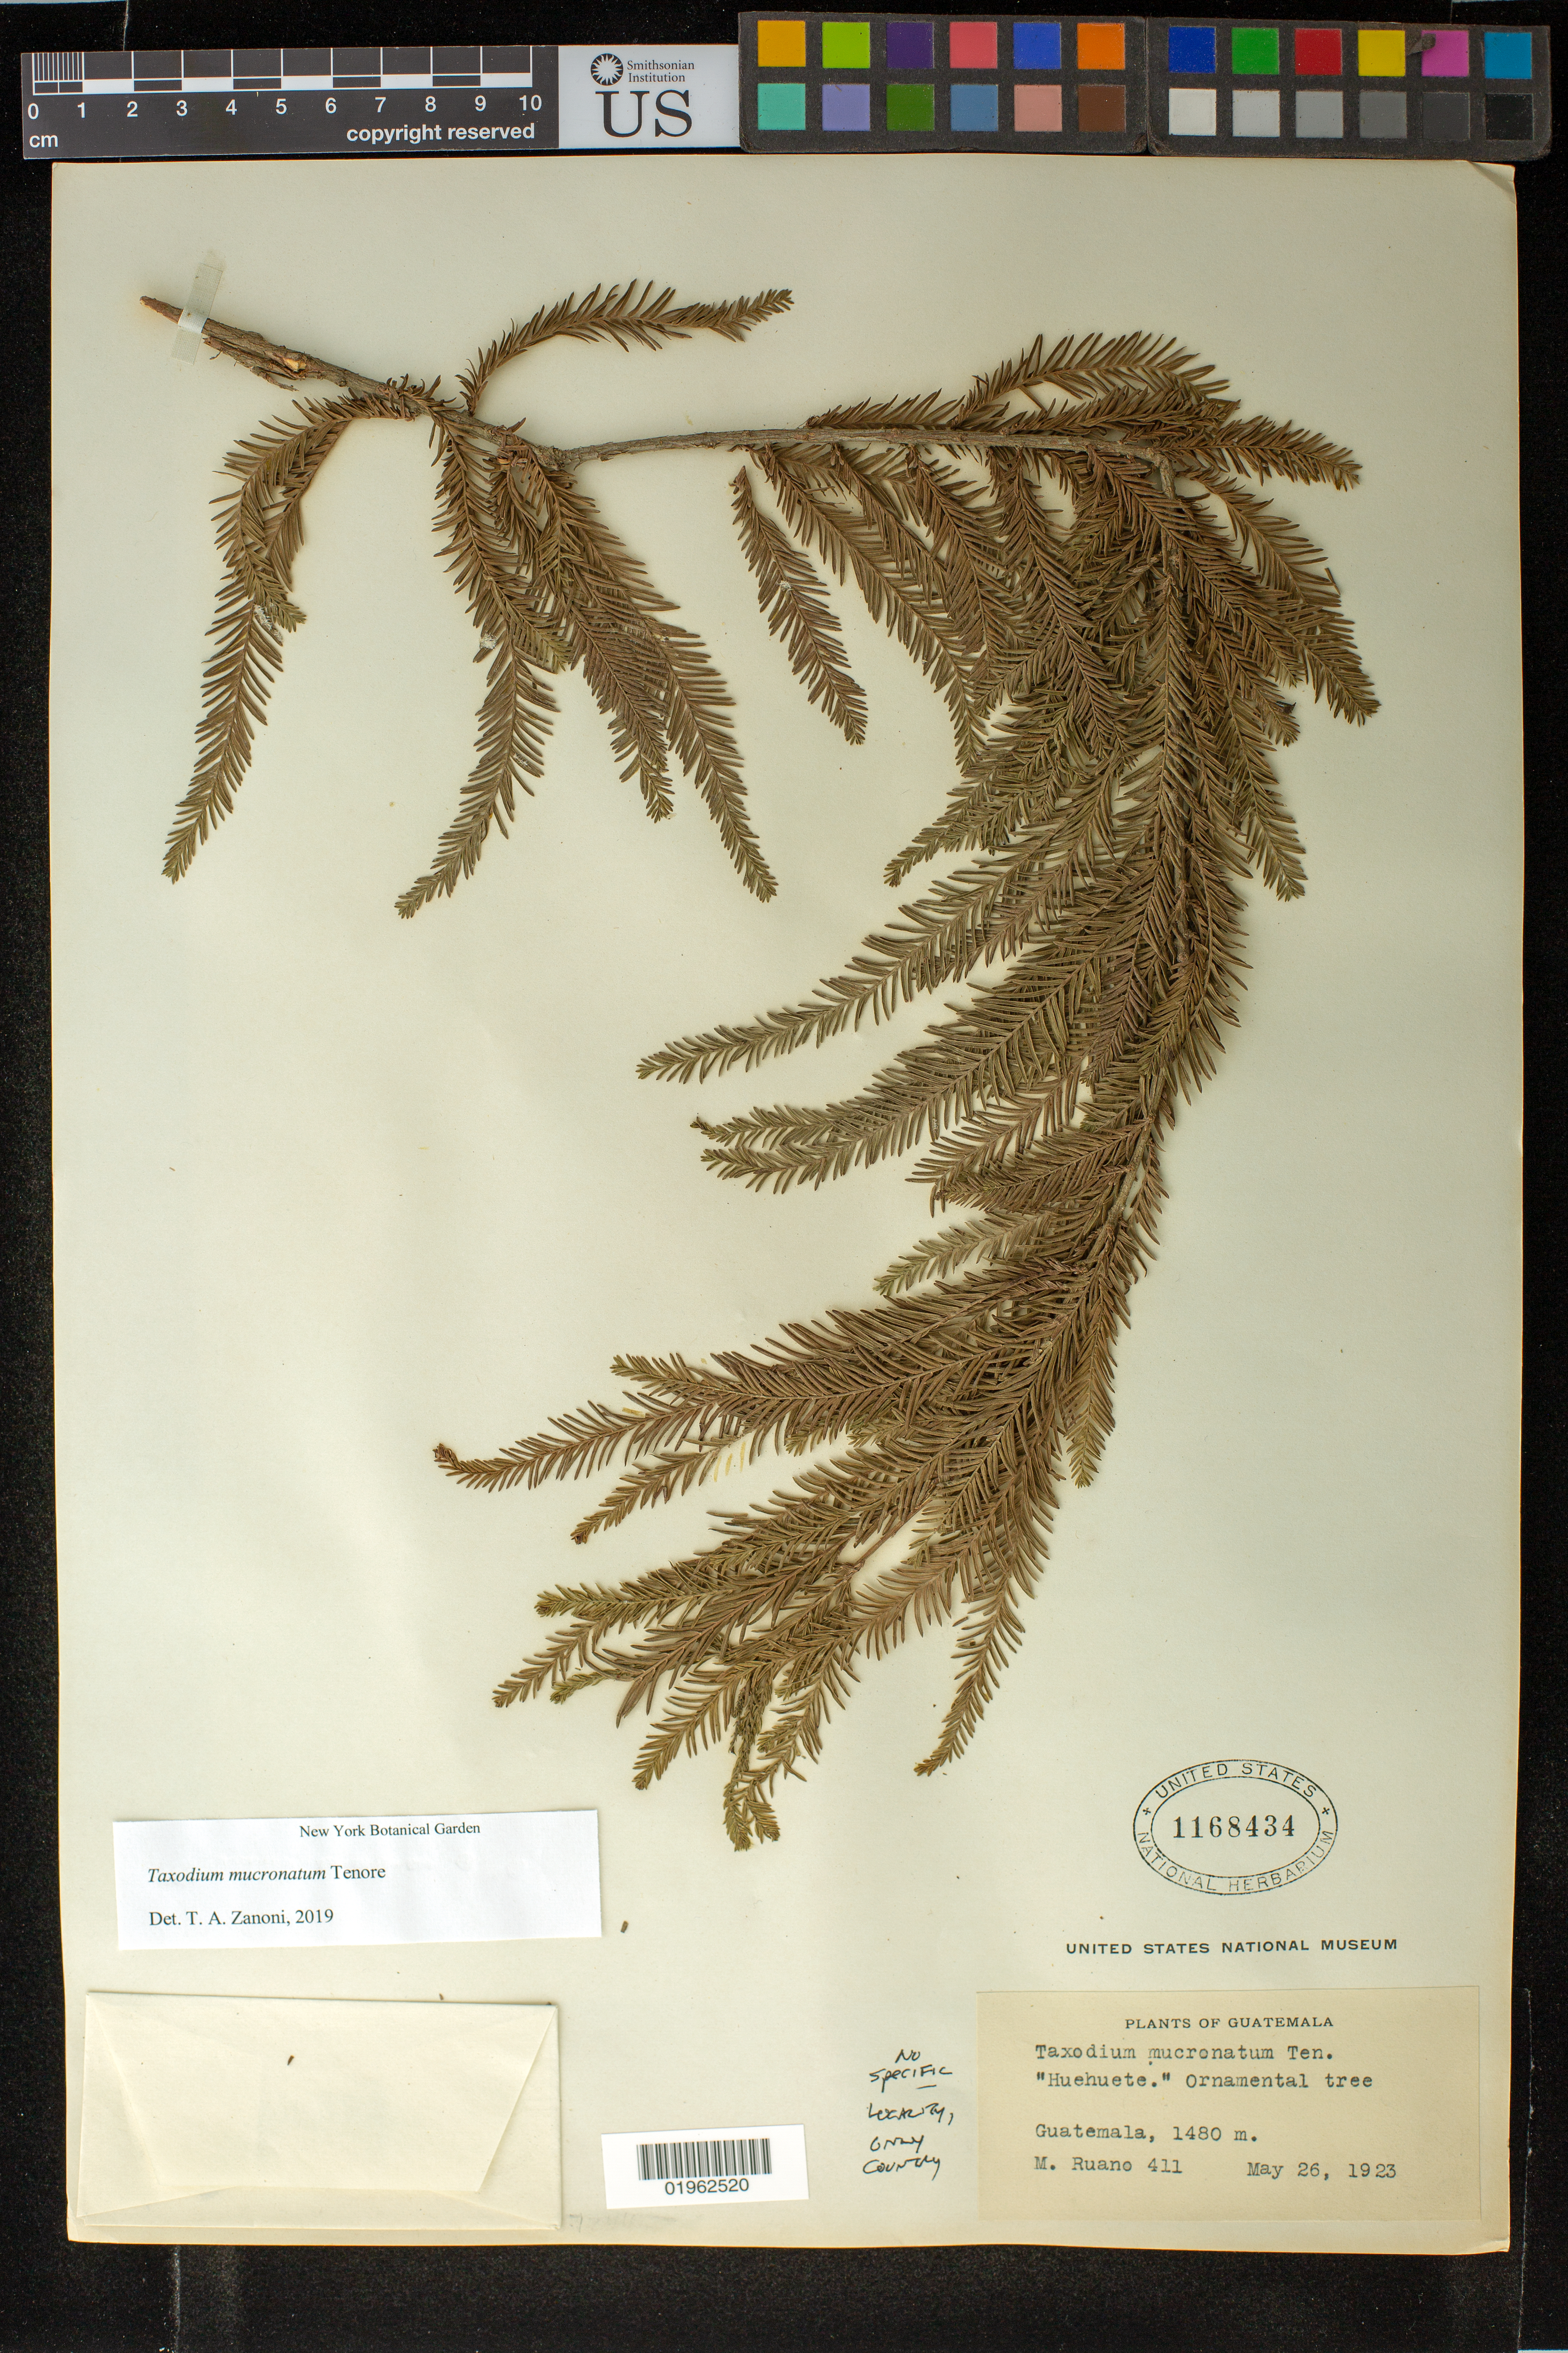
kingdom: Plantae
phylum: Tracheophyta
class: Pinopsida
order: Pinales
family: Cupressaceae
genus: Taxodium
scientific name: Taxodium mucronatum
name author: Ten.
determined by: Zanoni, T. A., (NY), New York Botanical Garden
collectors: M. Ruano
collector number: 411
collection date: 1923-05-26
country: Guatemala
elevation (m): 451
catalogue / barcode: US 1168434